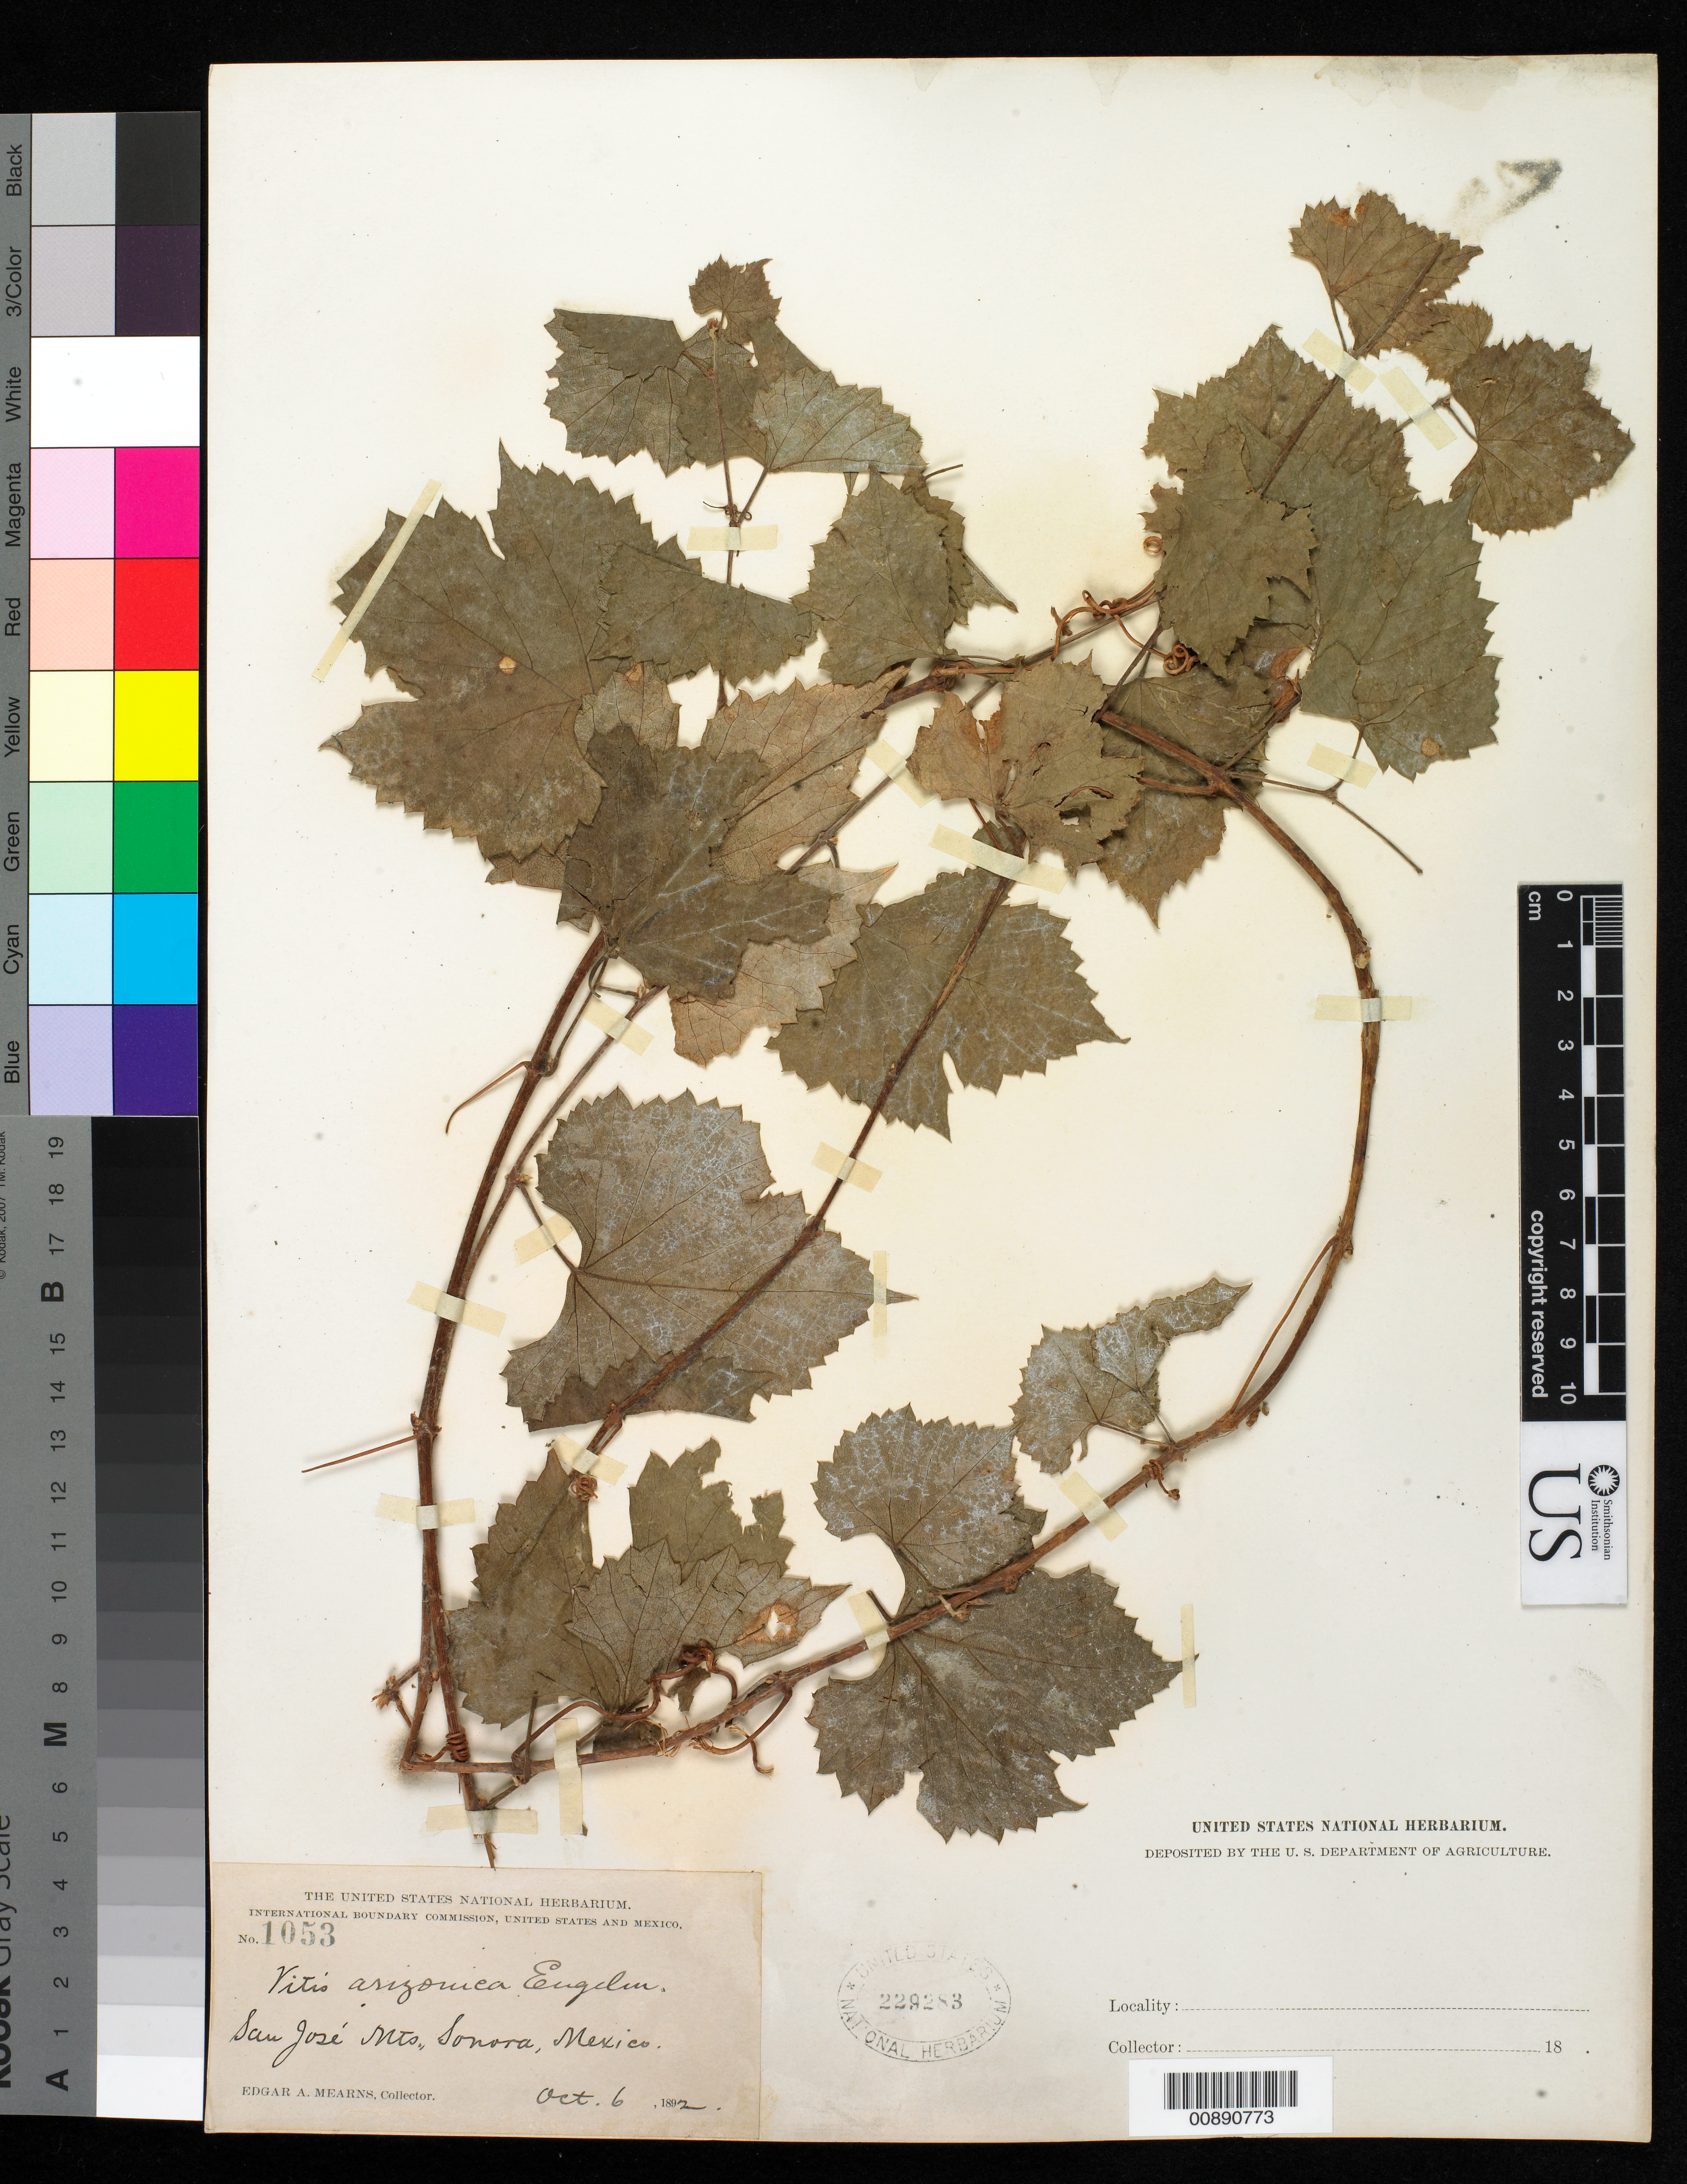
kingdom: Plantae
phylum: Tracheophyta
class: Magnoliopsida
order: Vitales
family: Vitaceae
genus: Vitis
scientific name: Vitis arizonica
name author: Engelm.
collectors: E. A. Mearns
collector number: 1053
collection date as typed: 06 Oct 1892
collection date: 1892-10-06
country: Mexico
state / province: Sonora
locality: San José Mts., Sonora.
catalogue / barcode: US 229283